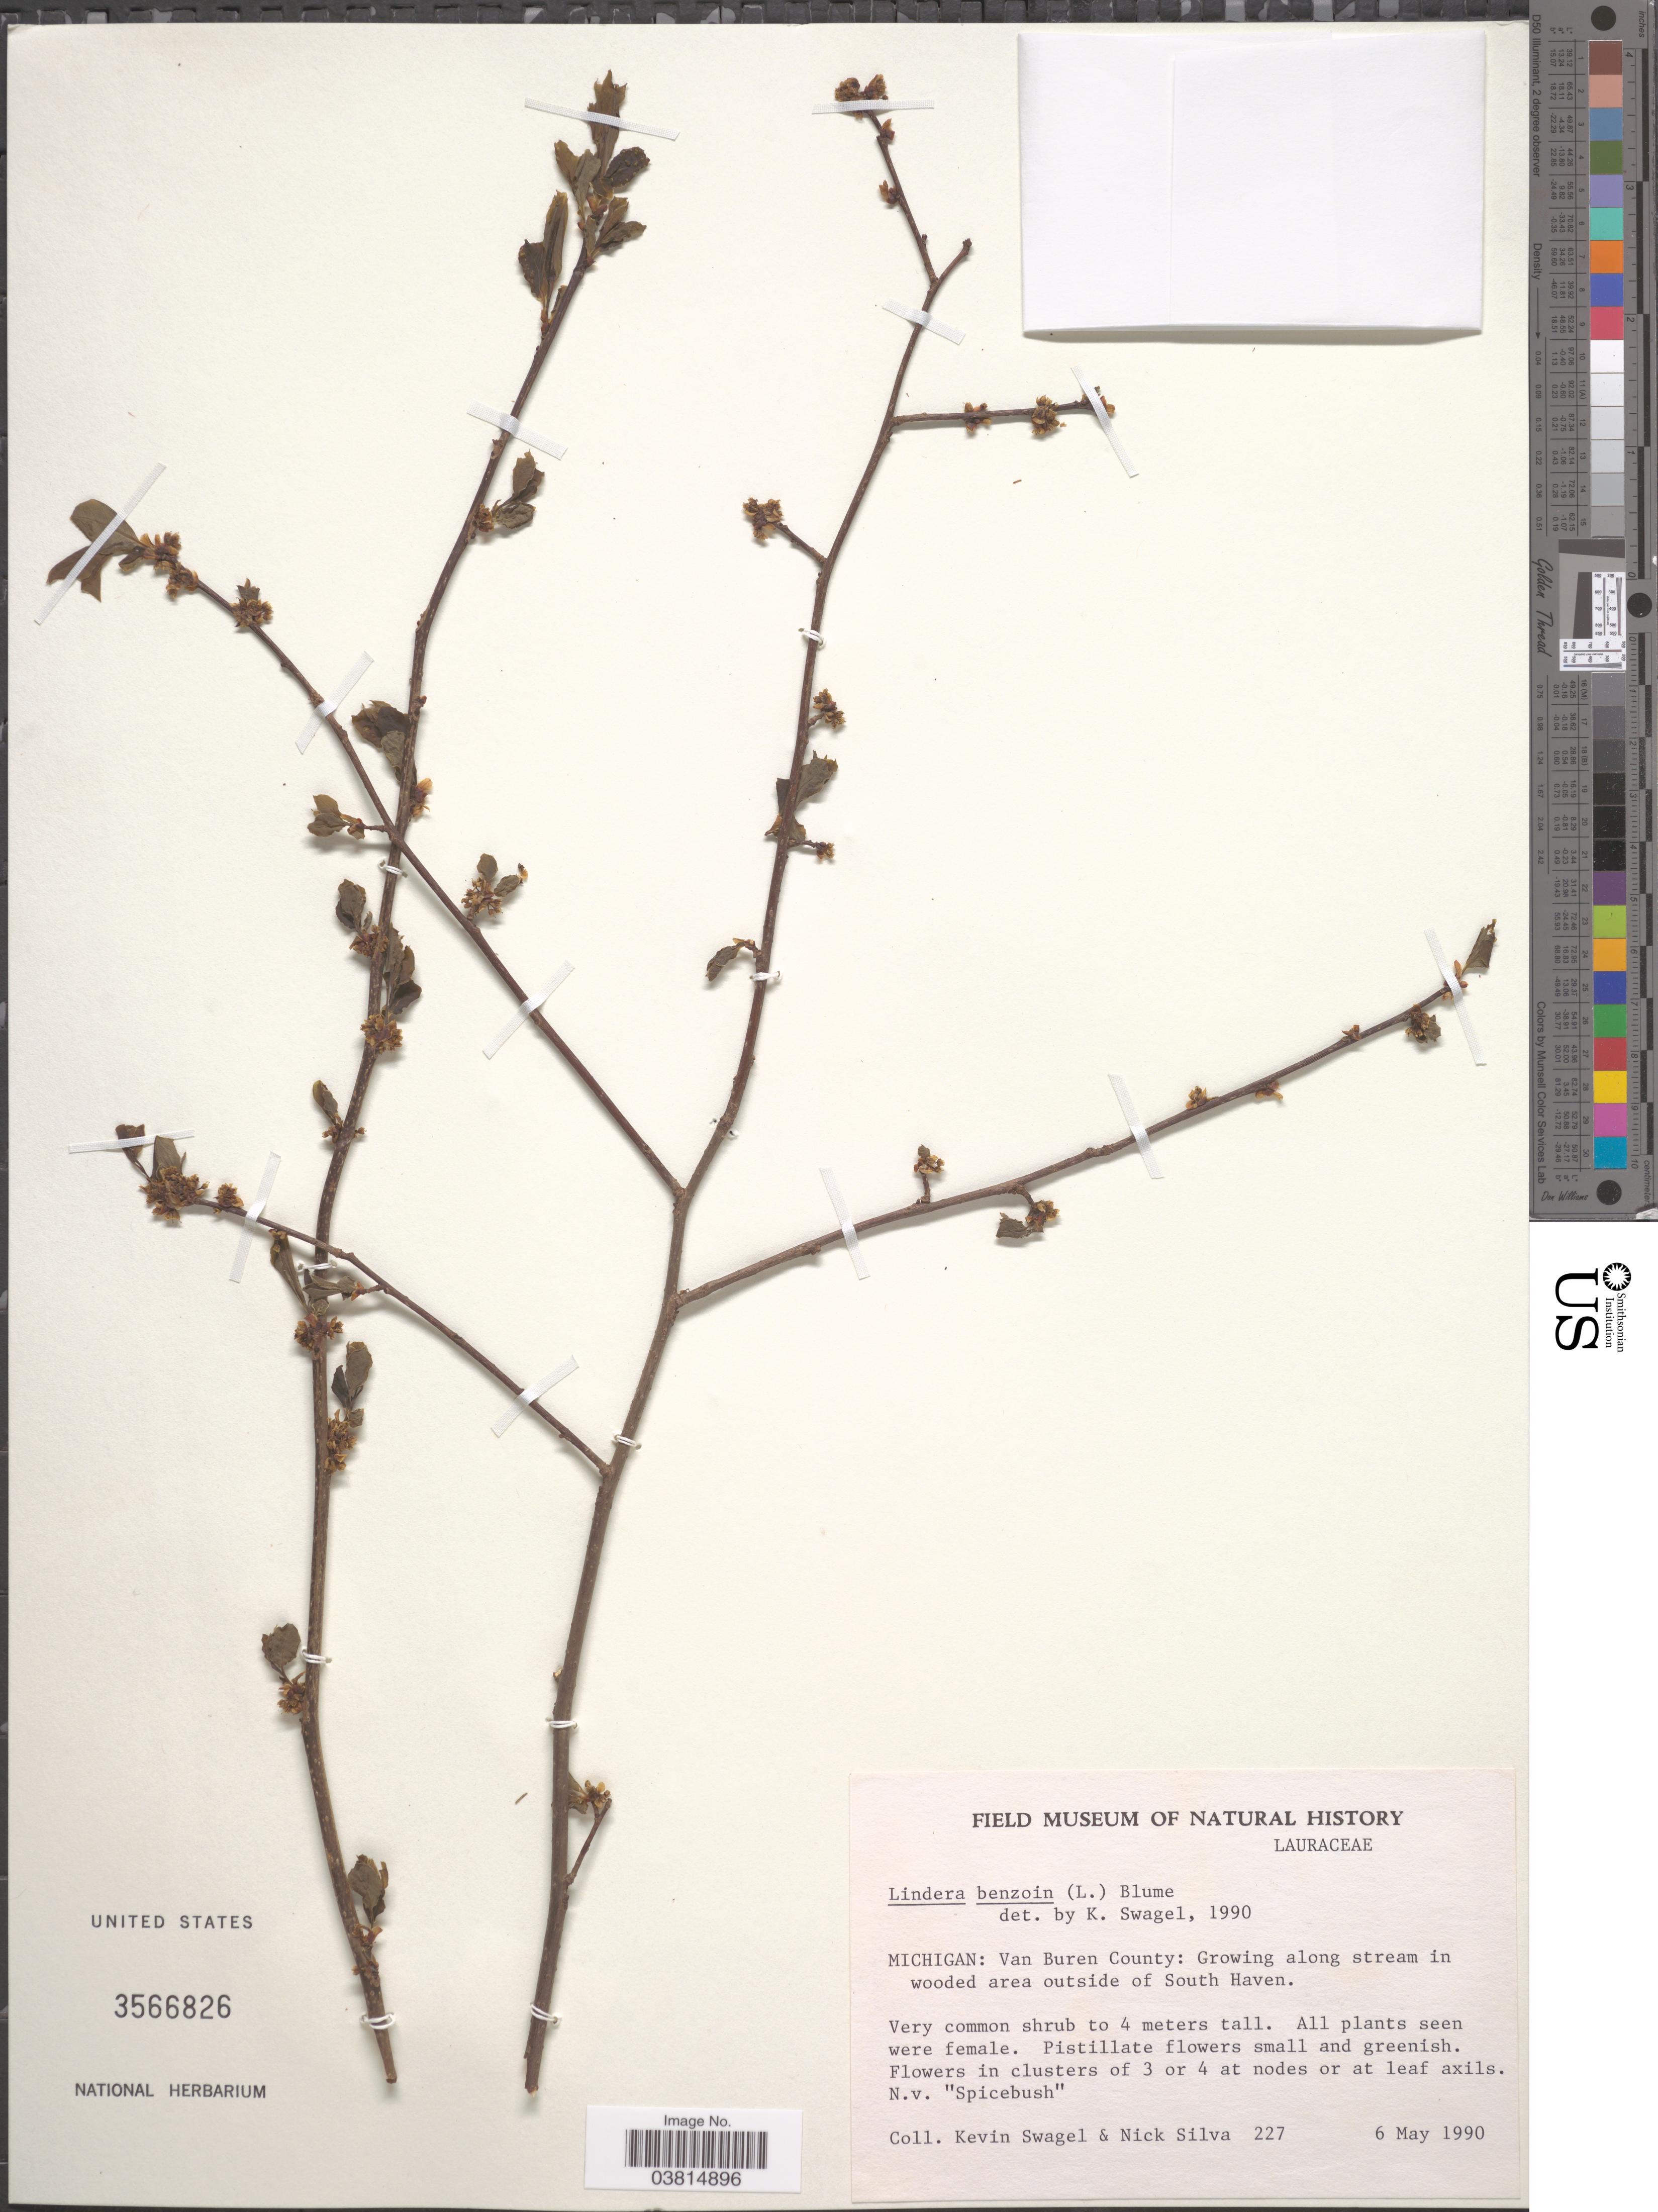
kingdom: Plantae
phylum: Tracheophyta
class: Magnoliopsida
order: Laurales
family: Lauraceae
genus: Lindera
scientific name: Lindera benzoin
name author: (L.) Blume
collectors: K. Swagel & N. Silva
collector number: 227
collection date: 1990-05-06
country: United States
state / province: Michigan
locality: Van Buren County: Growing along stream in wooded area outside of South Haven.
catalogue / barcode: US 3566826